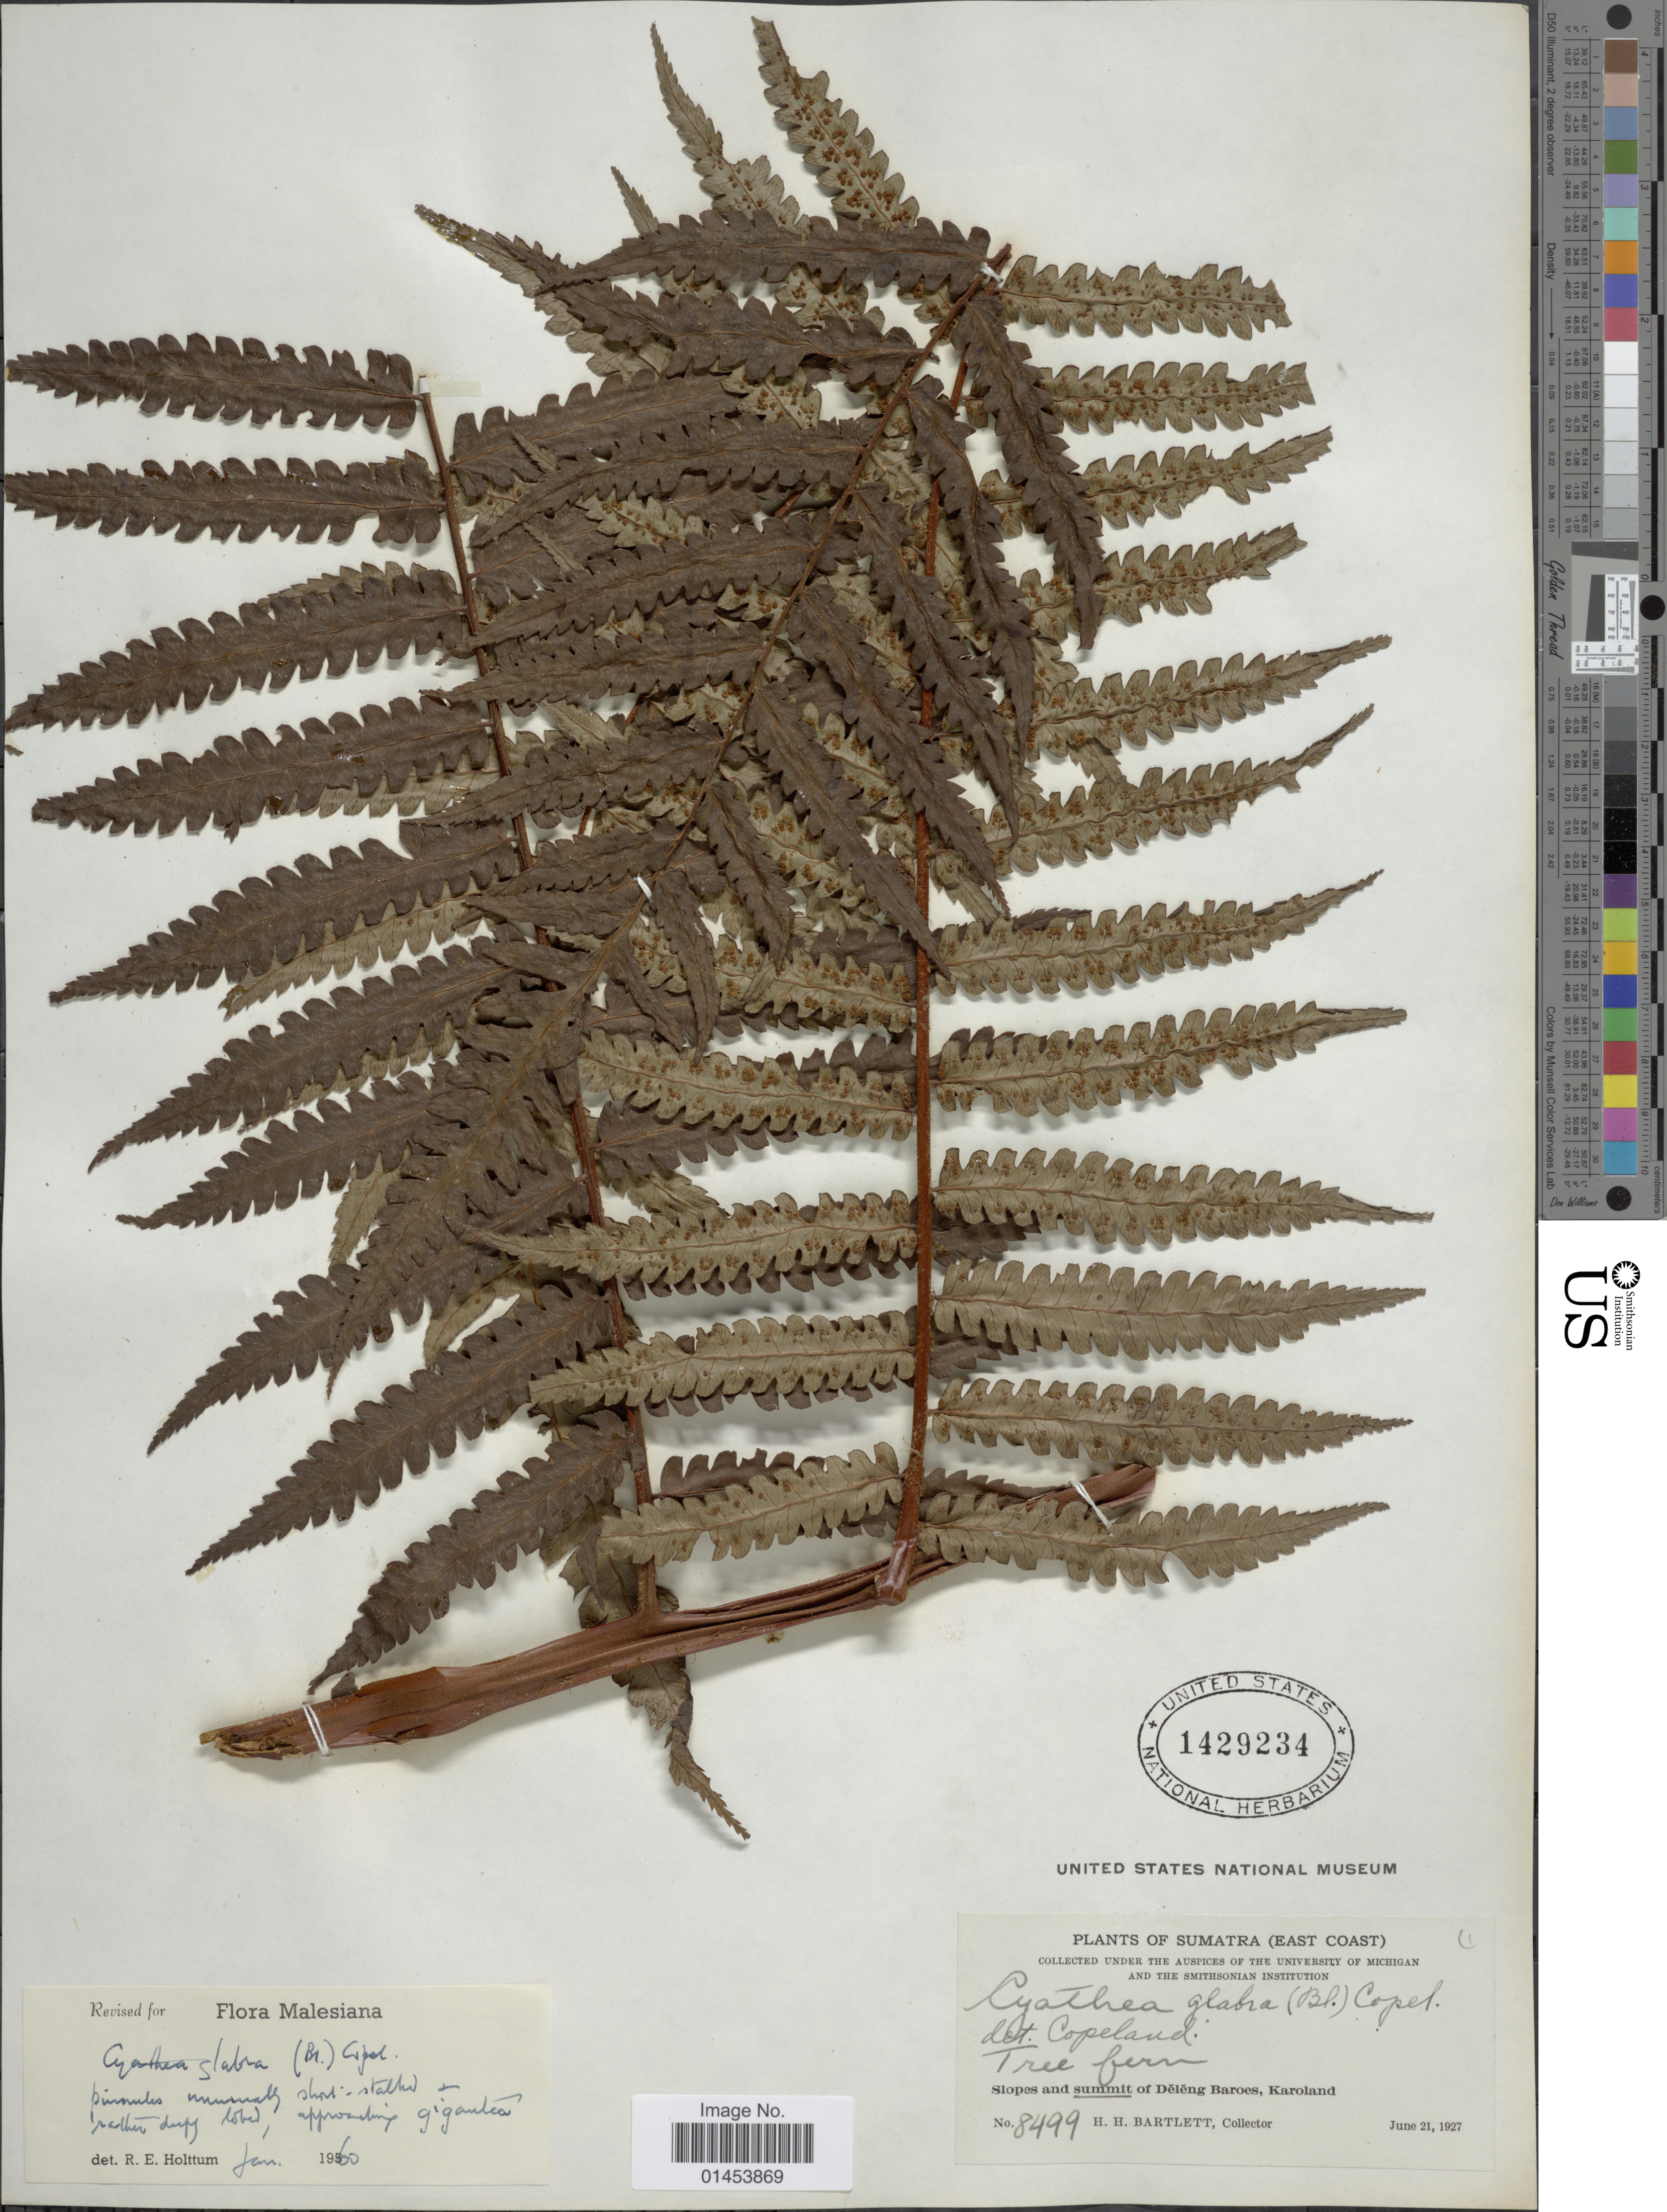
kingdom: Plantae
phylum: Tracheophyta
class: Polypodiopsida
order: Cyatheales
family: Cyatheaceae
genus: Cyathea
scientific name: Cyathea glabra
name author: (Blume) Copel.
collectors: H. H. Bartlett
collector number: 8499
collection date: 1927-06-21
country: Indonesia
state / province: Sumatra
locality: Sumatra(East Coast), slopes of summit of Deleng Baroes, Karoland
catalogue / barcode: US 1429234